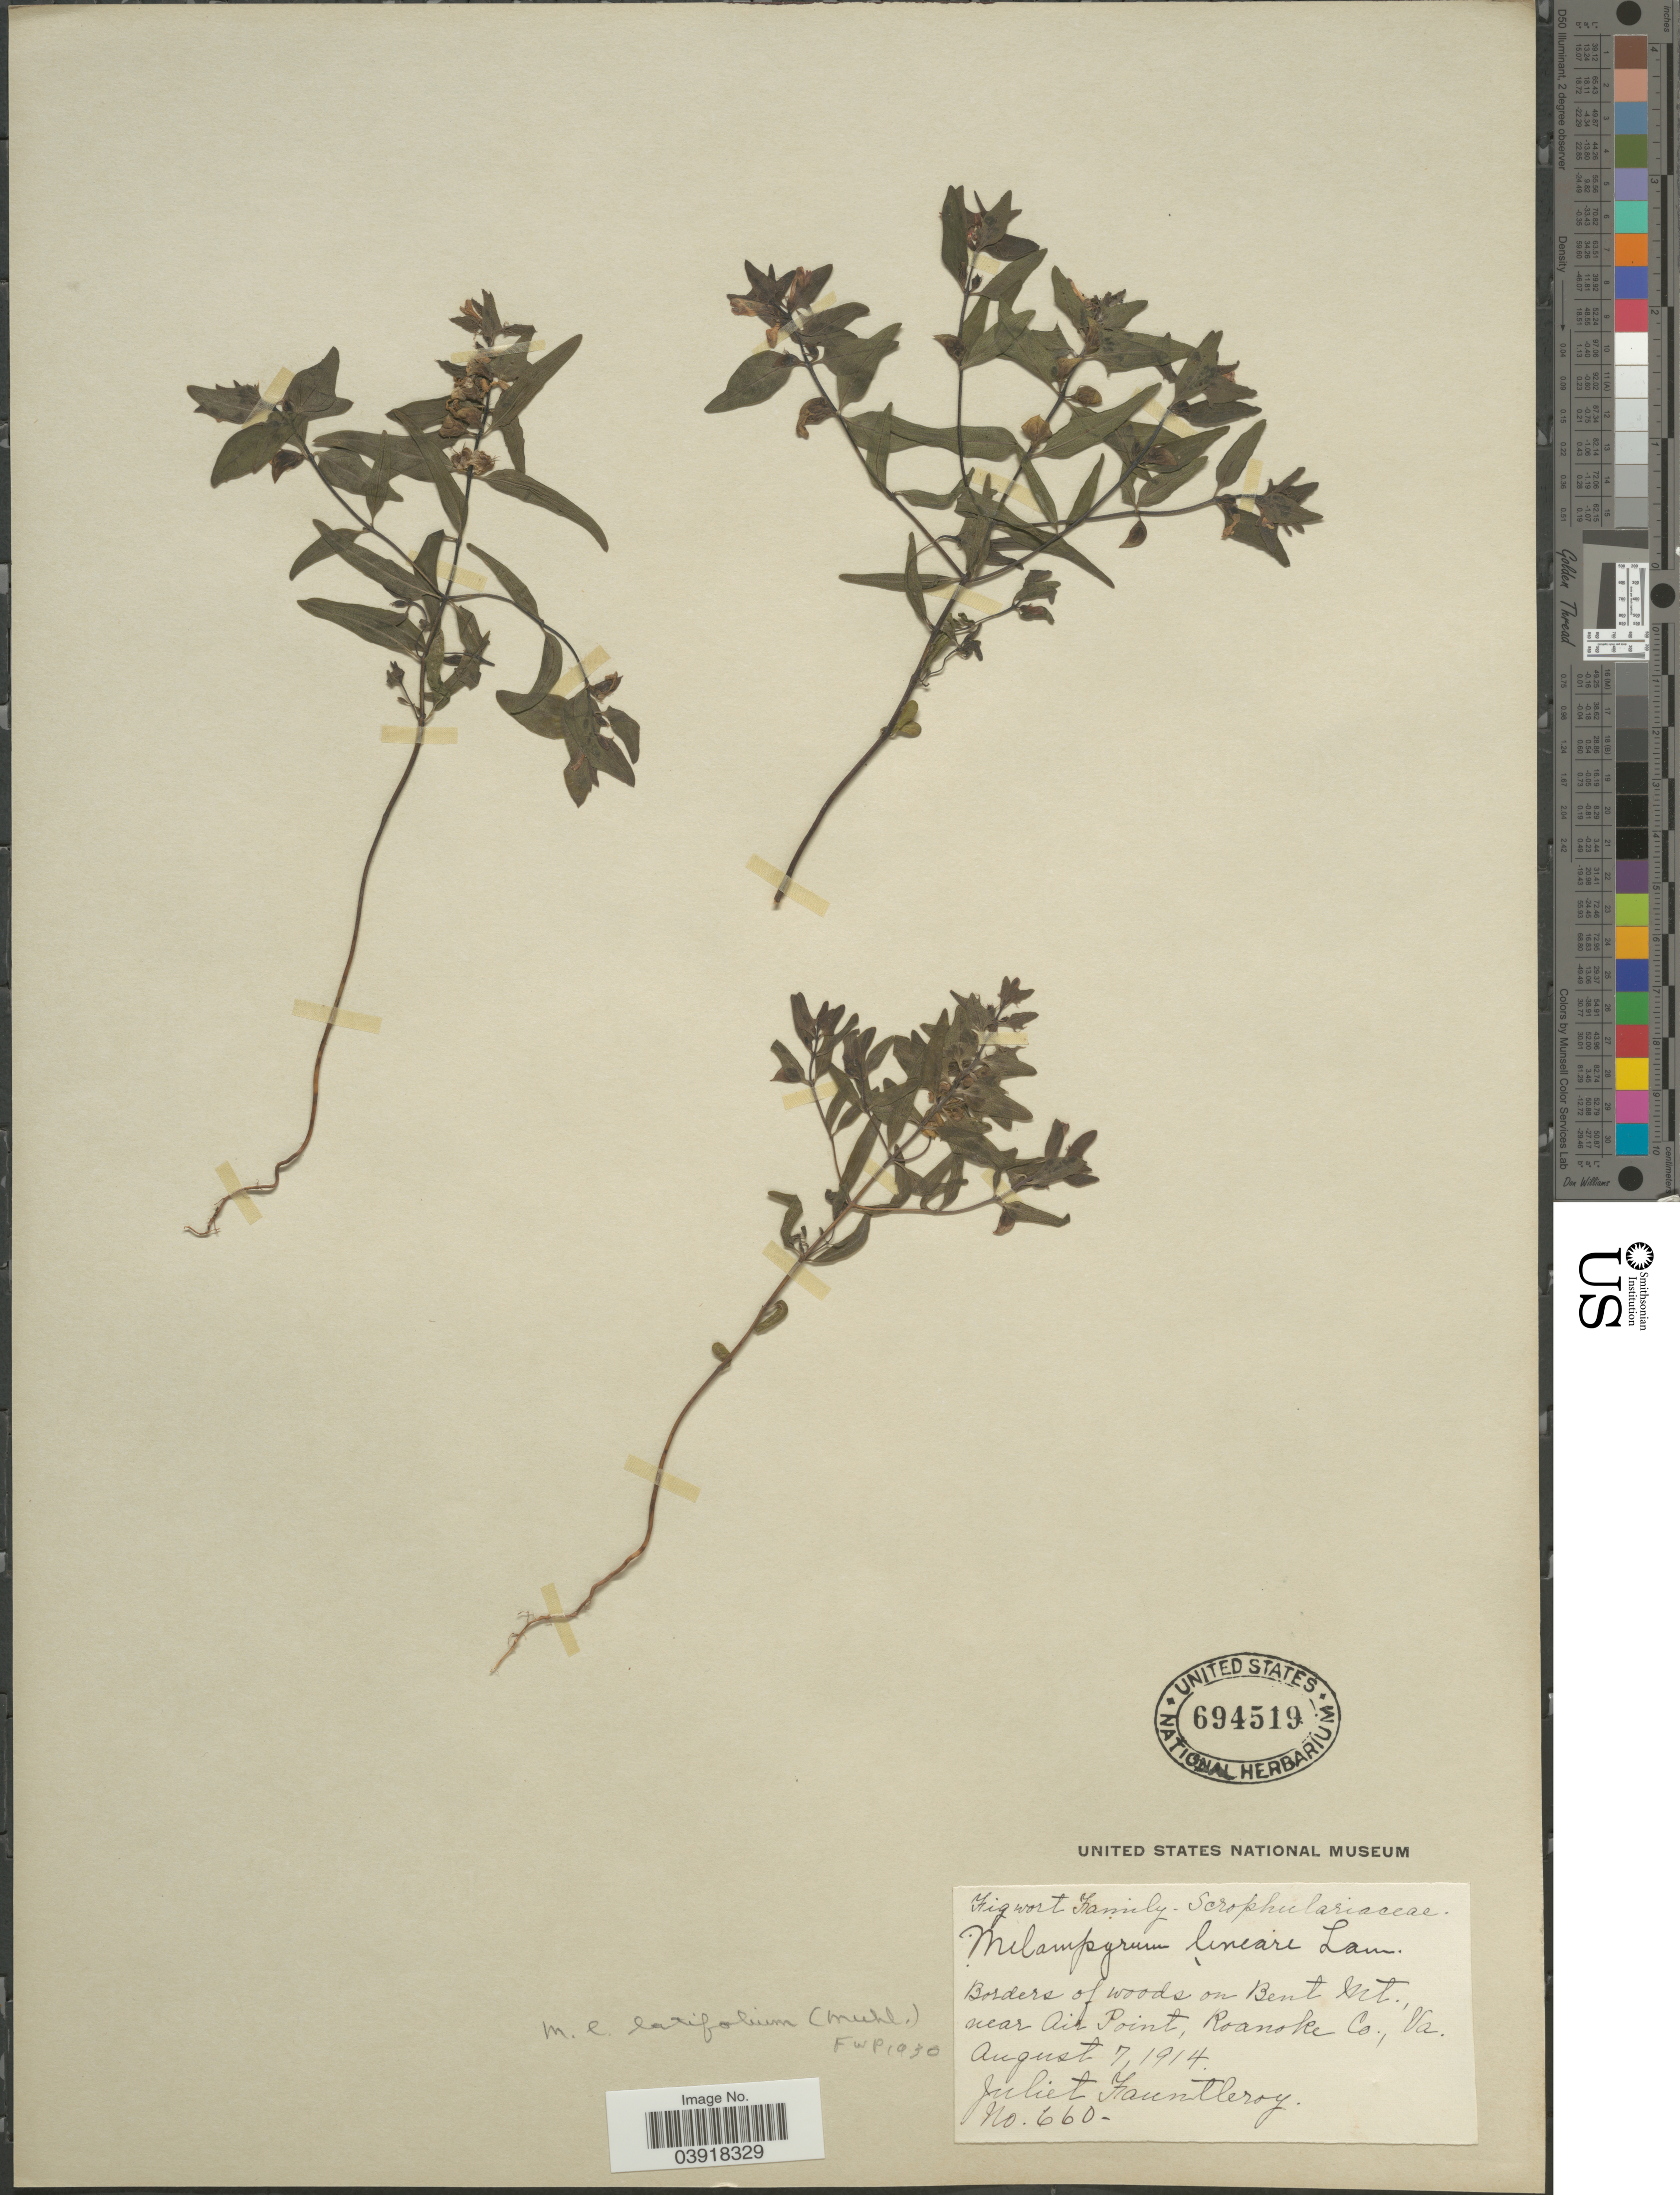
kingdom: Plantae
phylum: Tracheophyta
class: Magnoliopsida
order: Lamiales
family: Orobanchaceae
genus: Melampyrum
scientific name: Melampyrum lineare var. latifolium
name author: (Muhl.) P. Beauv.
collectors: J. Fauntleroy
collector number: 660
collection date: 1914-08-07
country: United States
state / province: Virginia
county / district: Roanoke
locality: Borders of woods on Bent Mt., near Air Point.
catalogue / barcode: US 694519